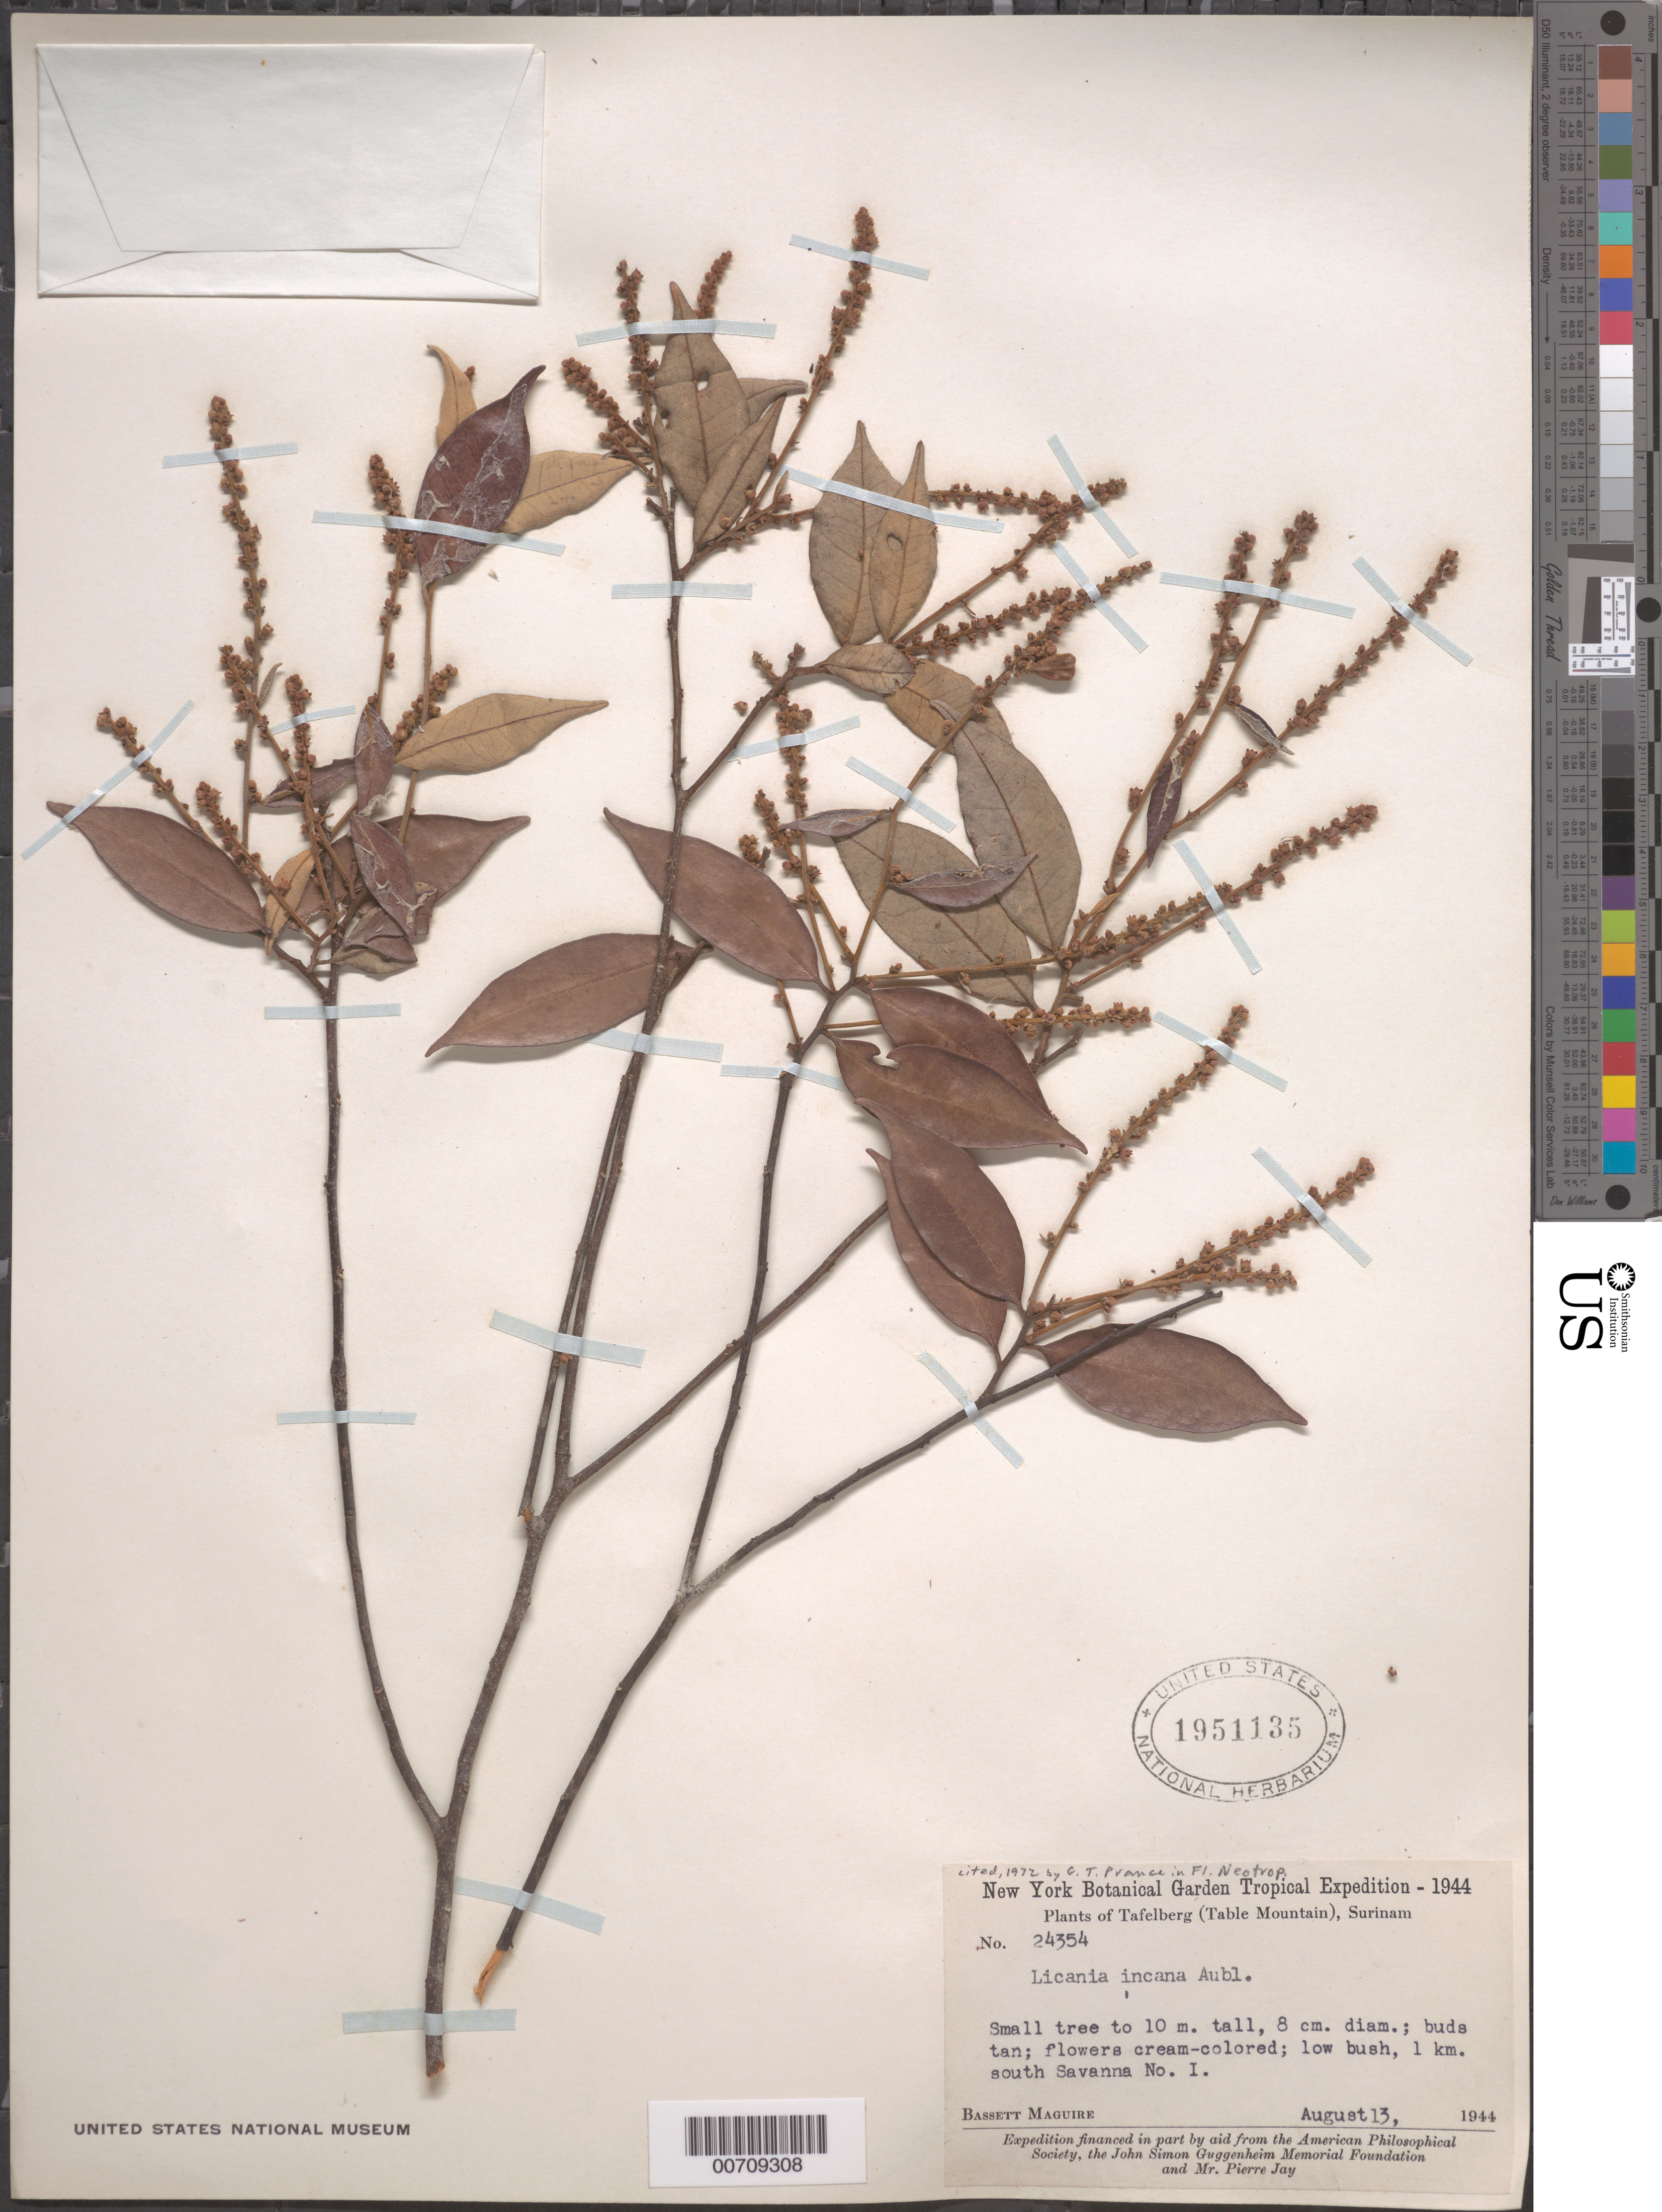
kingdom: Plantae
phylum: Tracheophyta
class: Magnoliopsida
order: Malpighiales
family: Chrysobalanaceae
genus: Licania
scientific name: Licania incana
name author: Aubl.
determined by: Prance, G. T.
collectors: B. Maguire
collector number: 24354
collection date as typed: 13-Aug-44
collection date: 1944-08-13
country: Suriname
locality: Tafelberg (Table Mountain), Savanna I, S of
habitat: Savanna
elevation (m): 565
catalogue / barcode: US 1951135